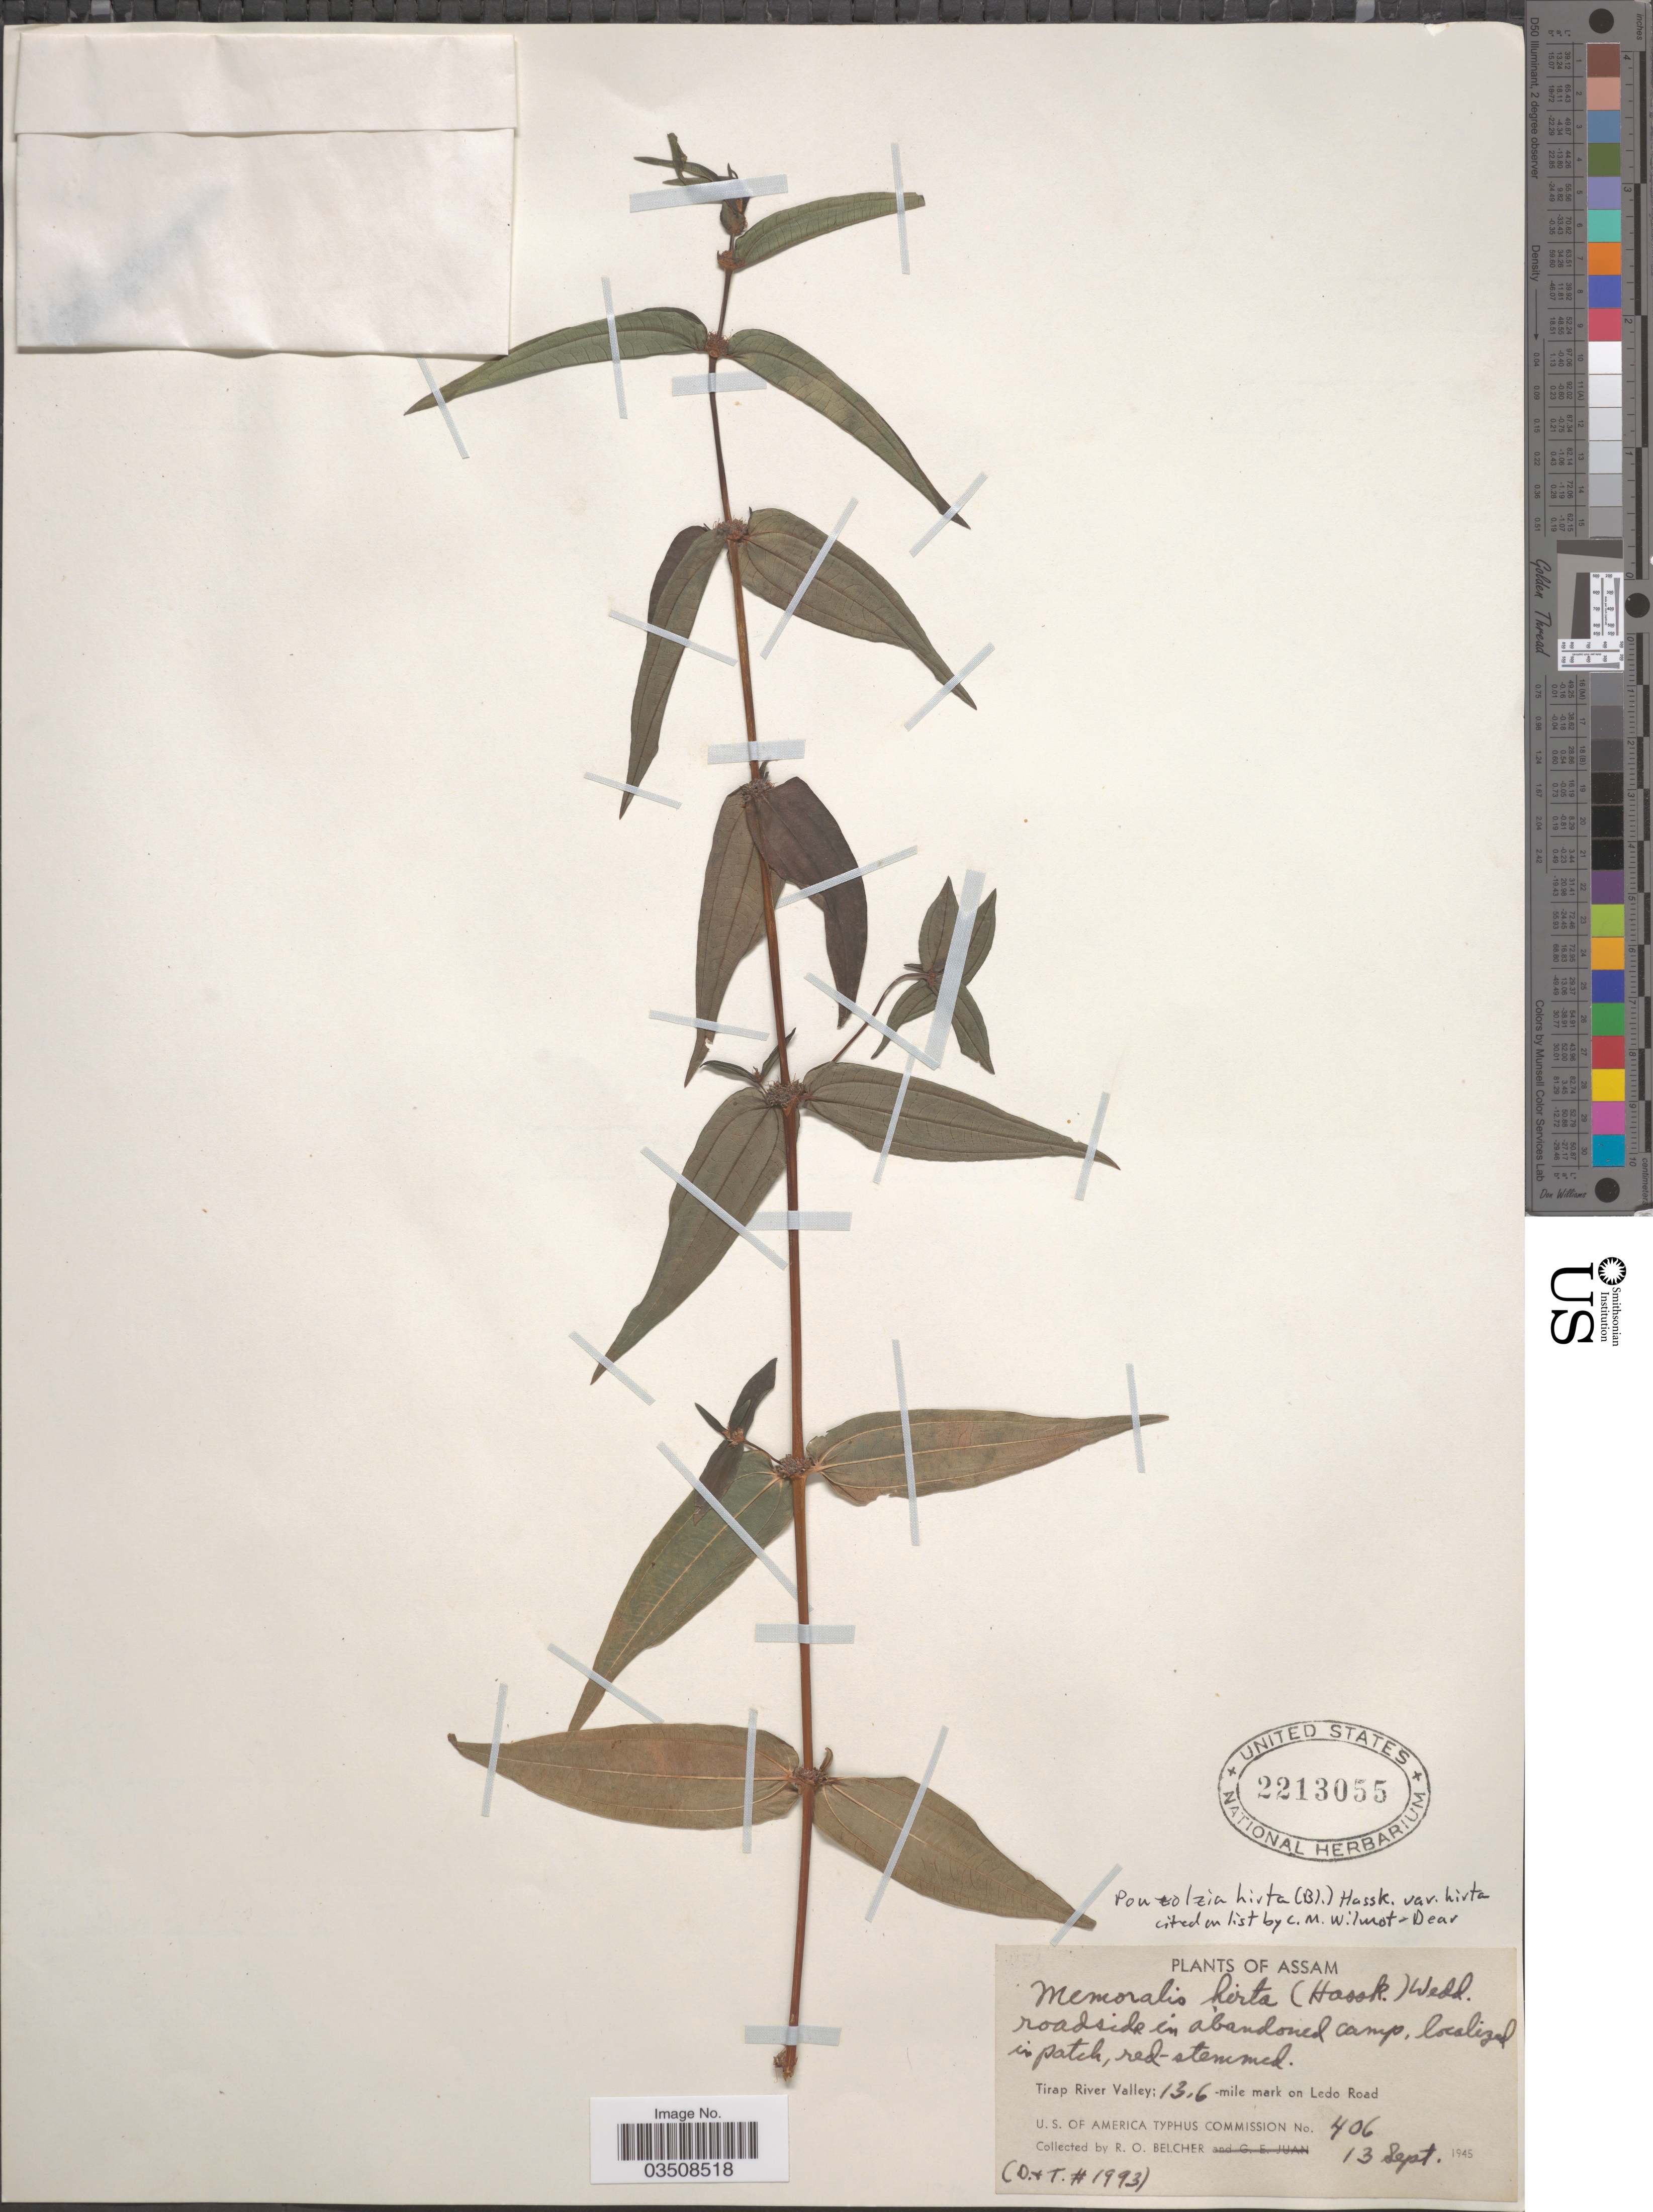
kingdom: Plantae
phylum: Tracheophyta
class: Magnoliopsida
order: Rosales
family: Urticaceae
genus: Gonostegia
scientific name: Gonostegia triandra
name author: (Blume) Miq.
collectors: R. Belcher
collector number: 406?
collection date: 1945-09-13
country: India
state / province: Assam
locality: Roadside in abandoned camp, localised in patch. Tirap River Valley; 13,6 -mile mark on Ledo Road.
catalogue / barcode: US 2213055